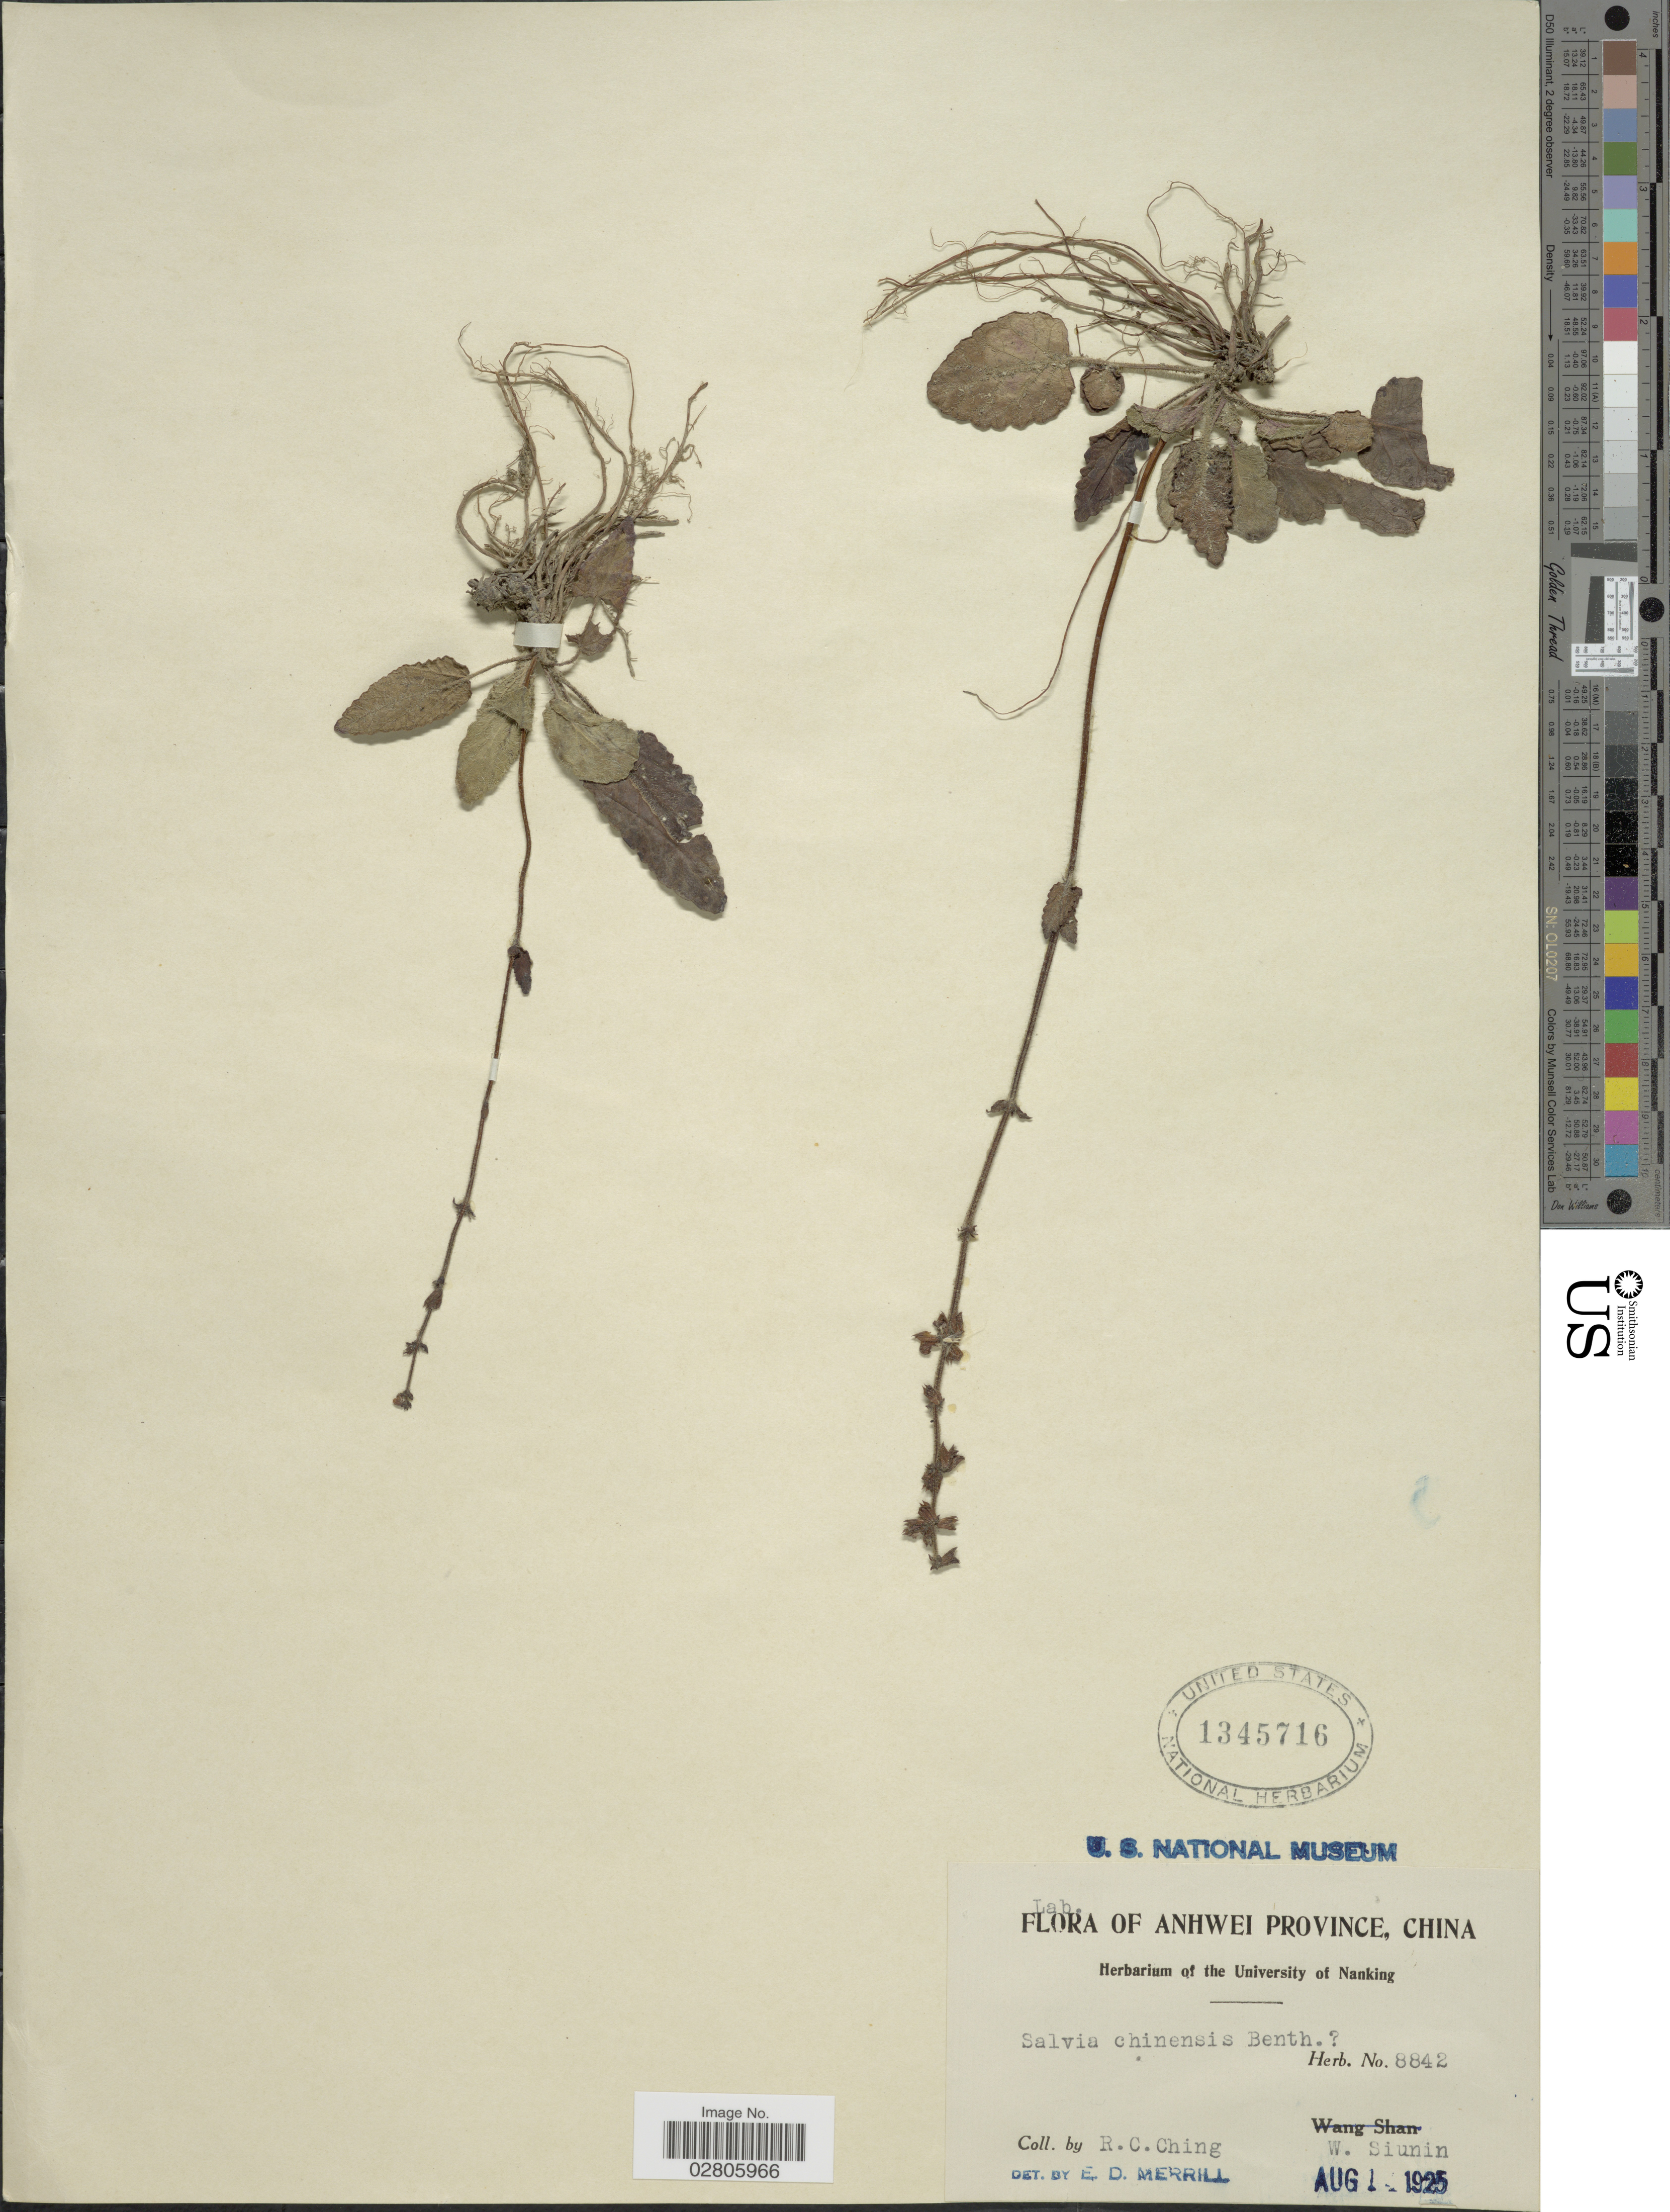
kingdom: Plantae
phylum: Tracheophyta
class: Magnoliopsida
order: Lamiales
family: Lamiaceae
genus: Salvia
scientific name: Salvia chinensis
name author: Benth.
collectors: R. C. Ching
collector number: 8842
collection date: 1925-08-14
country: China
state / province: Anhui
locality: Anhwei Province, W. Siunin.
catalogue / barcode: US 1345716